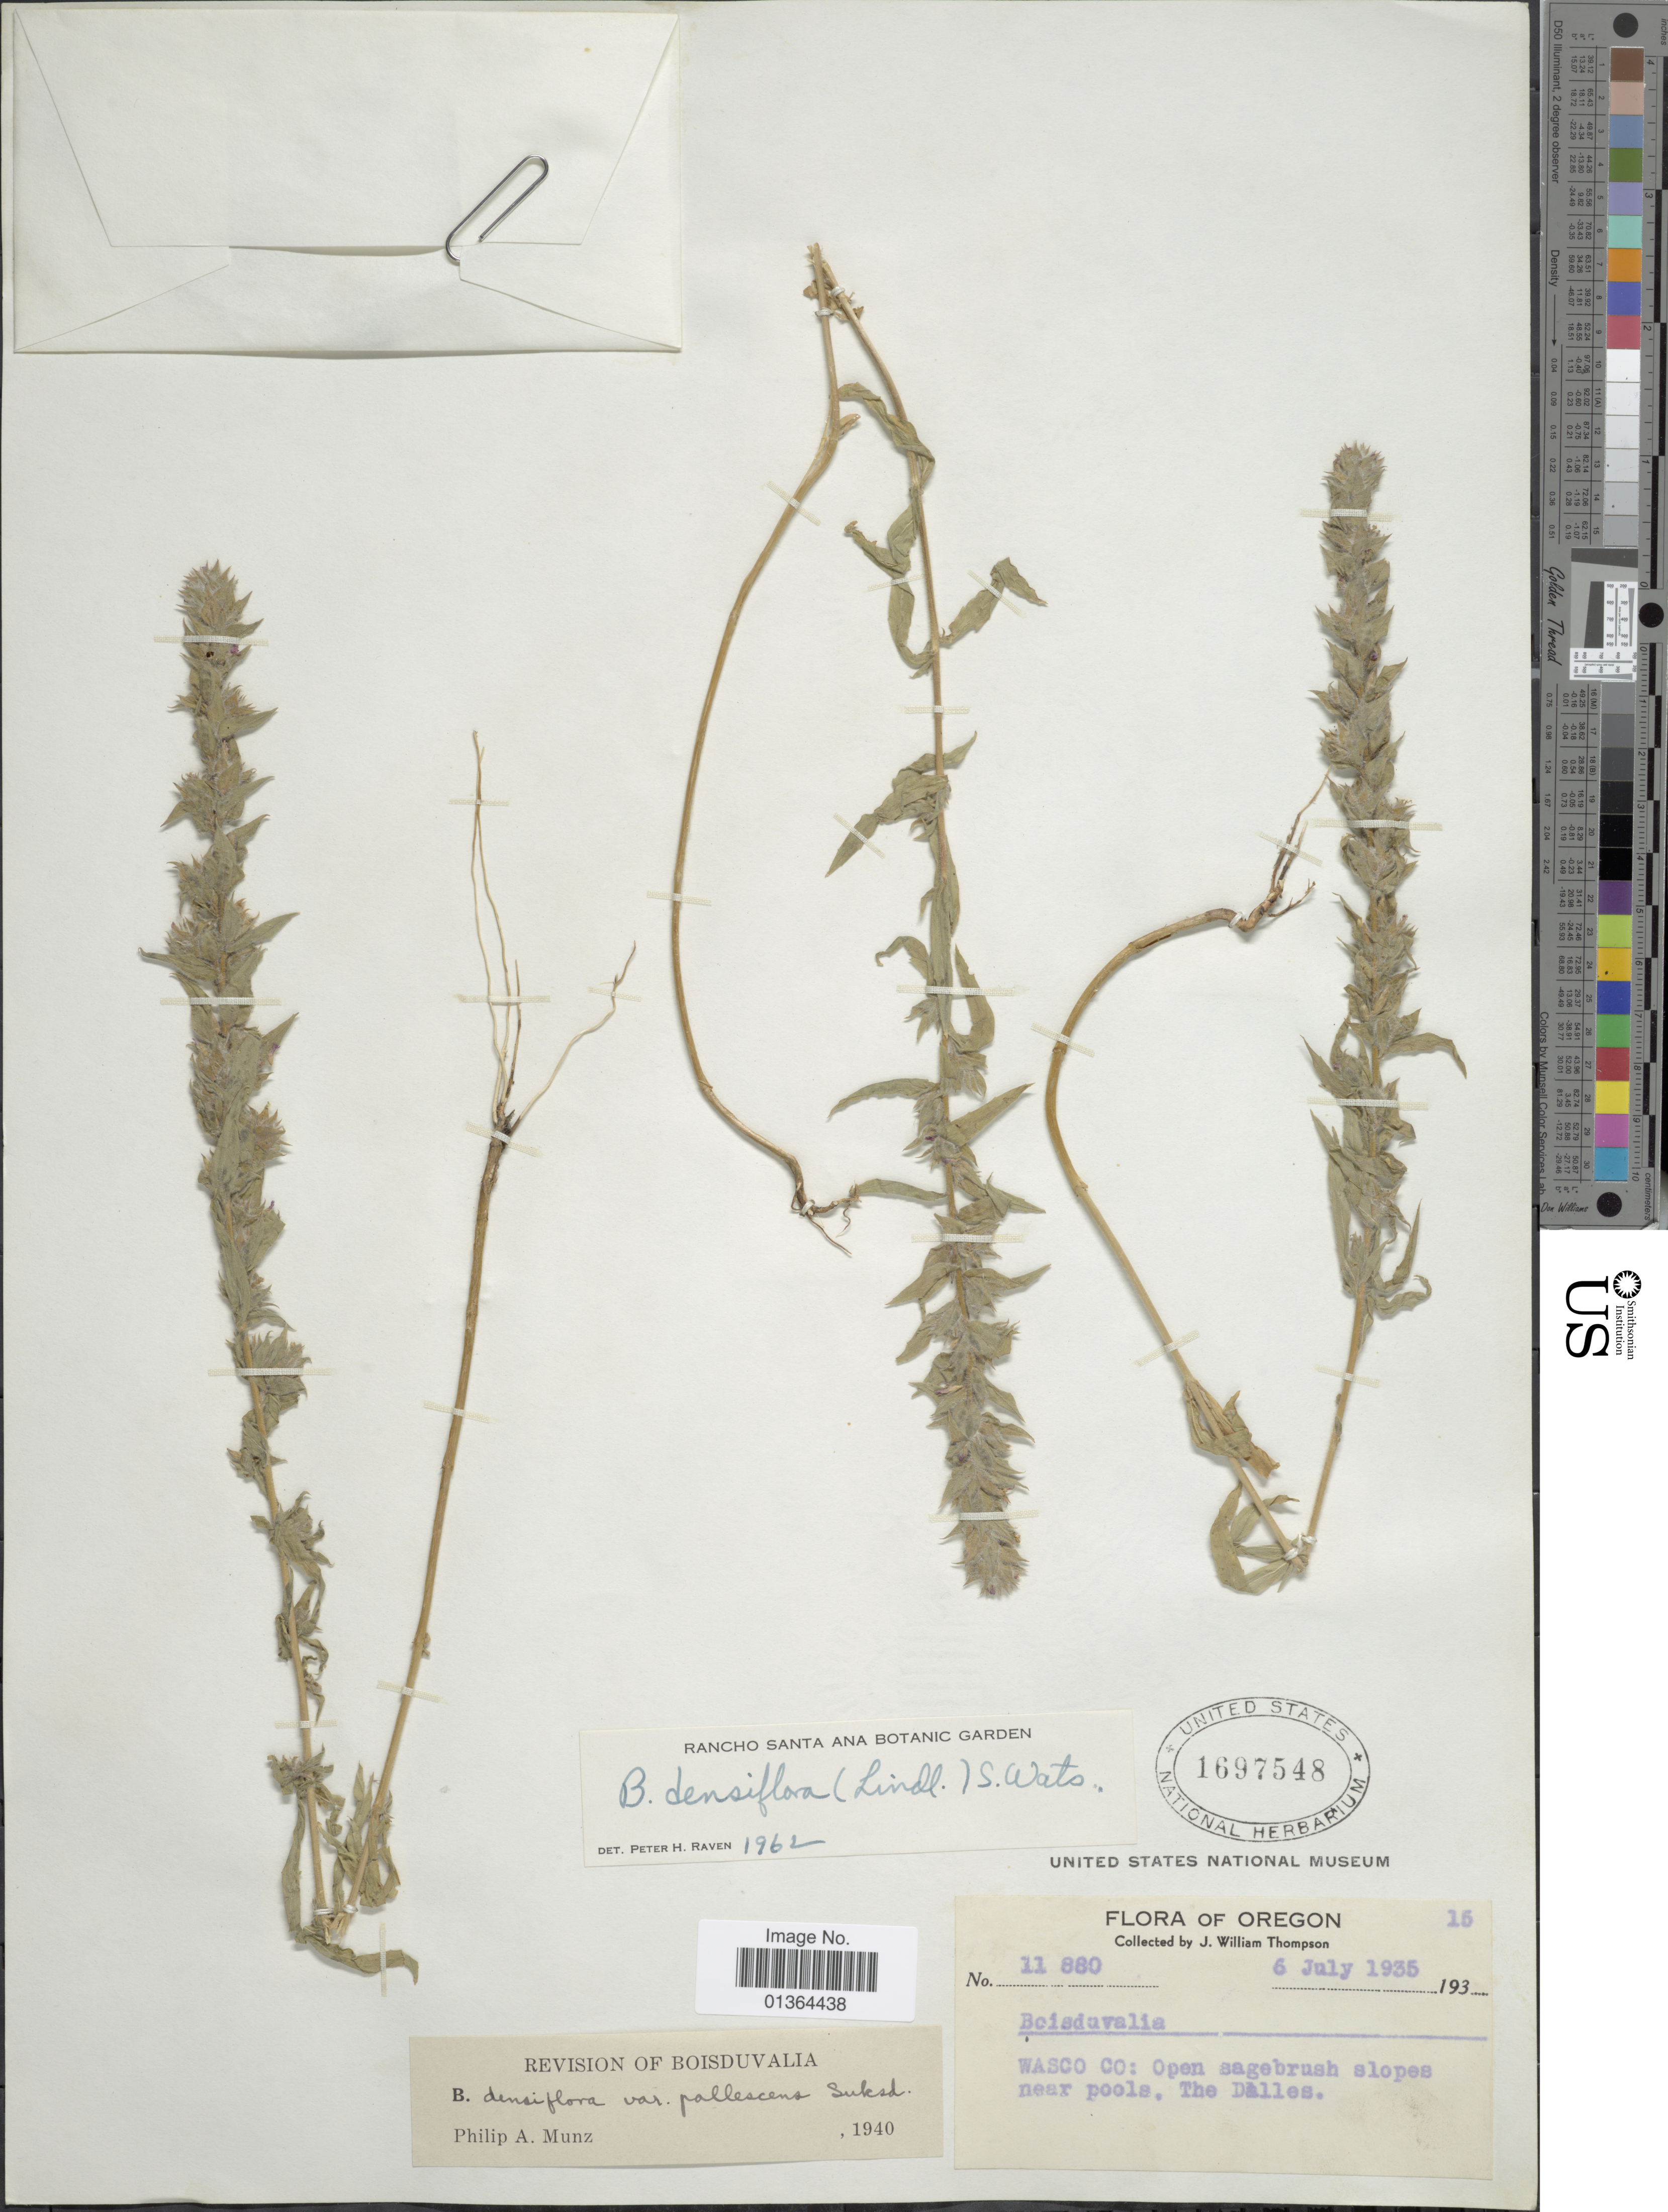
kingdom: Plantae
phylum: Tracheophyta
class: Magnoliopsida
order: Myrtales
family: Onagraceae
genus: Epilobium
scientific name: Epilobium densiflorum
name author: (Lindl.) Hoch & P.H. Raven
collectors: J. W. Thompson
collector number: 11880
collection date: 1935-07-06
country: United States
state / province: Oregon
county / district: Wasco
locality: Wasco Co: open sagebrush slopes near pools, The Dalles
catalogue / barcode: US 1697548